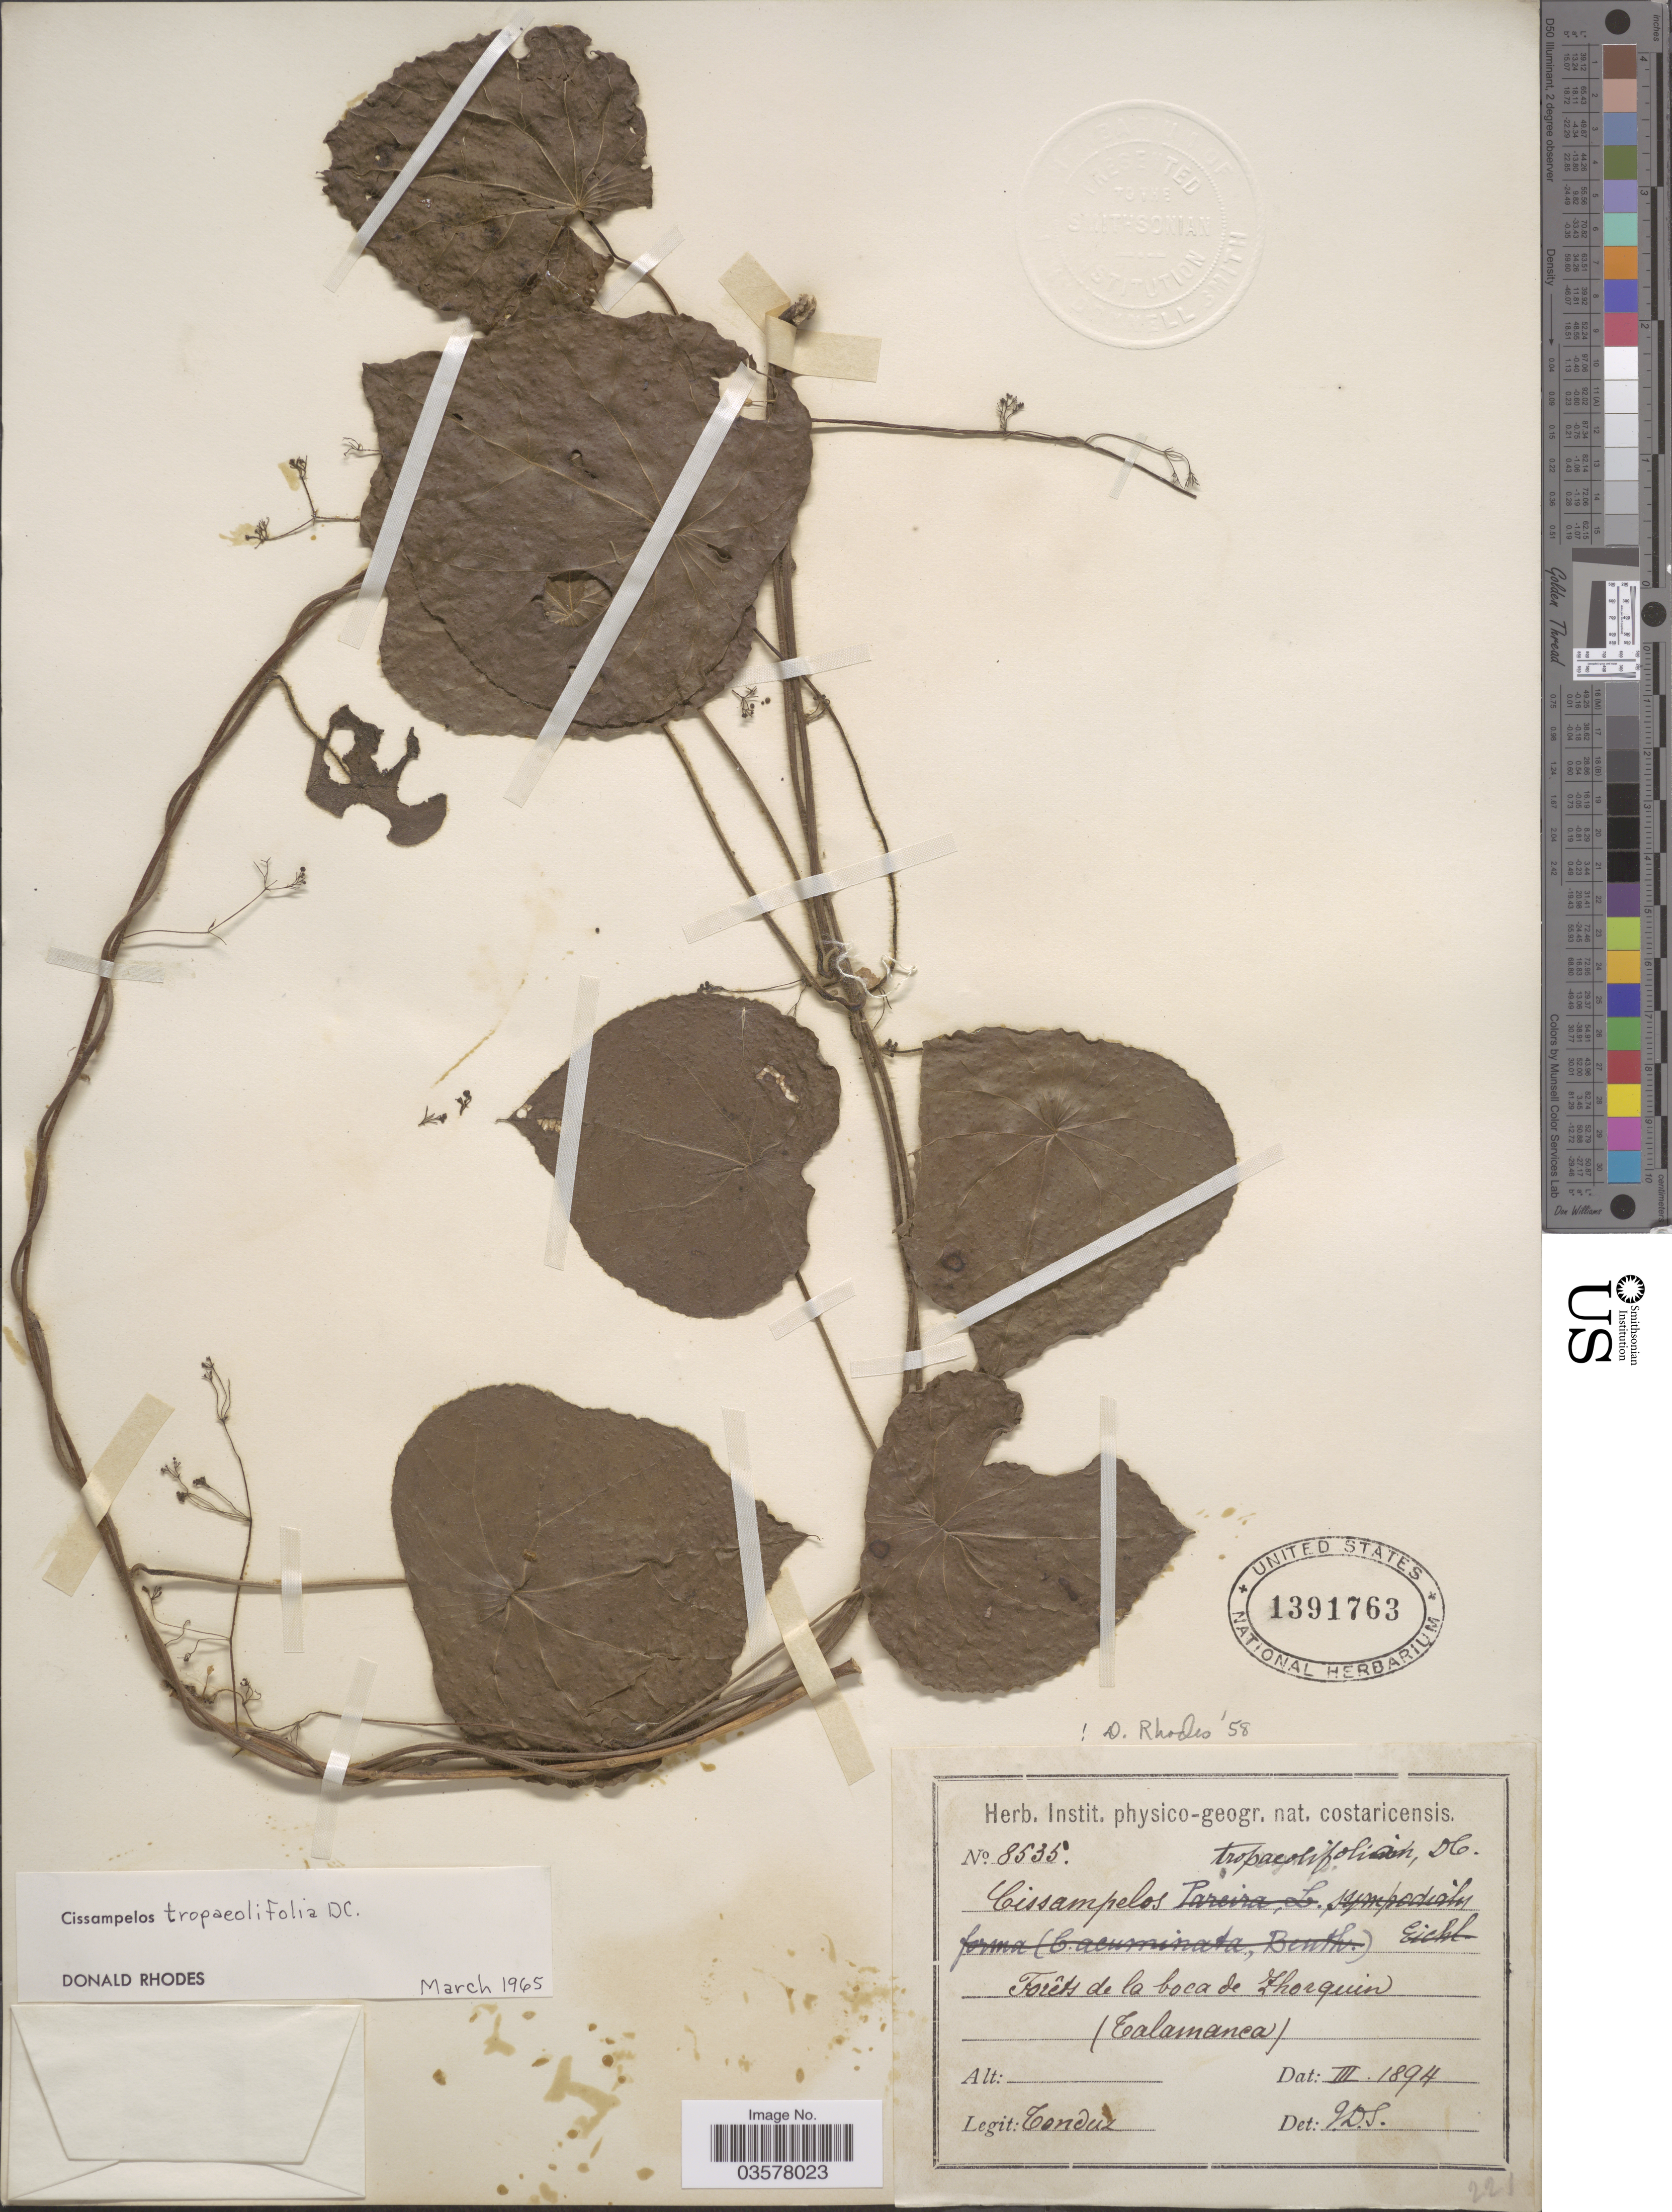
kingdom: Plantae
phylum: Tracheophyta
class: Magnoliopsida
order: Ranunculales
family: Menispermaceae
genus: Cissampelos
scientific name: Cissampelos tropaeolifolia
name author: DC.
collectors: Tonduz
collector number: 8535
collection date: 1894-03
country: Costa Rica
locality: Forêts de la boca de Zhorquin (Talamanca).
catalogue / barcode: US 1391763